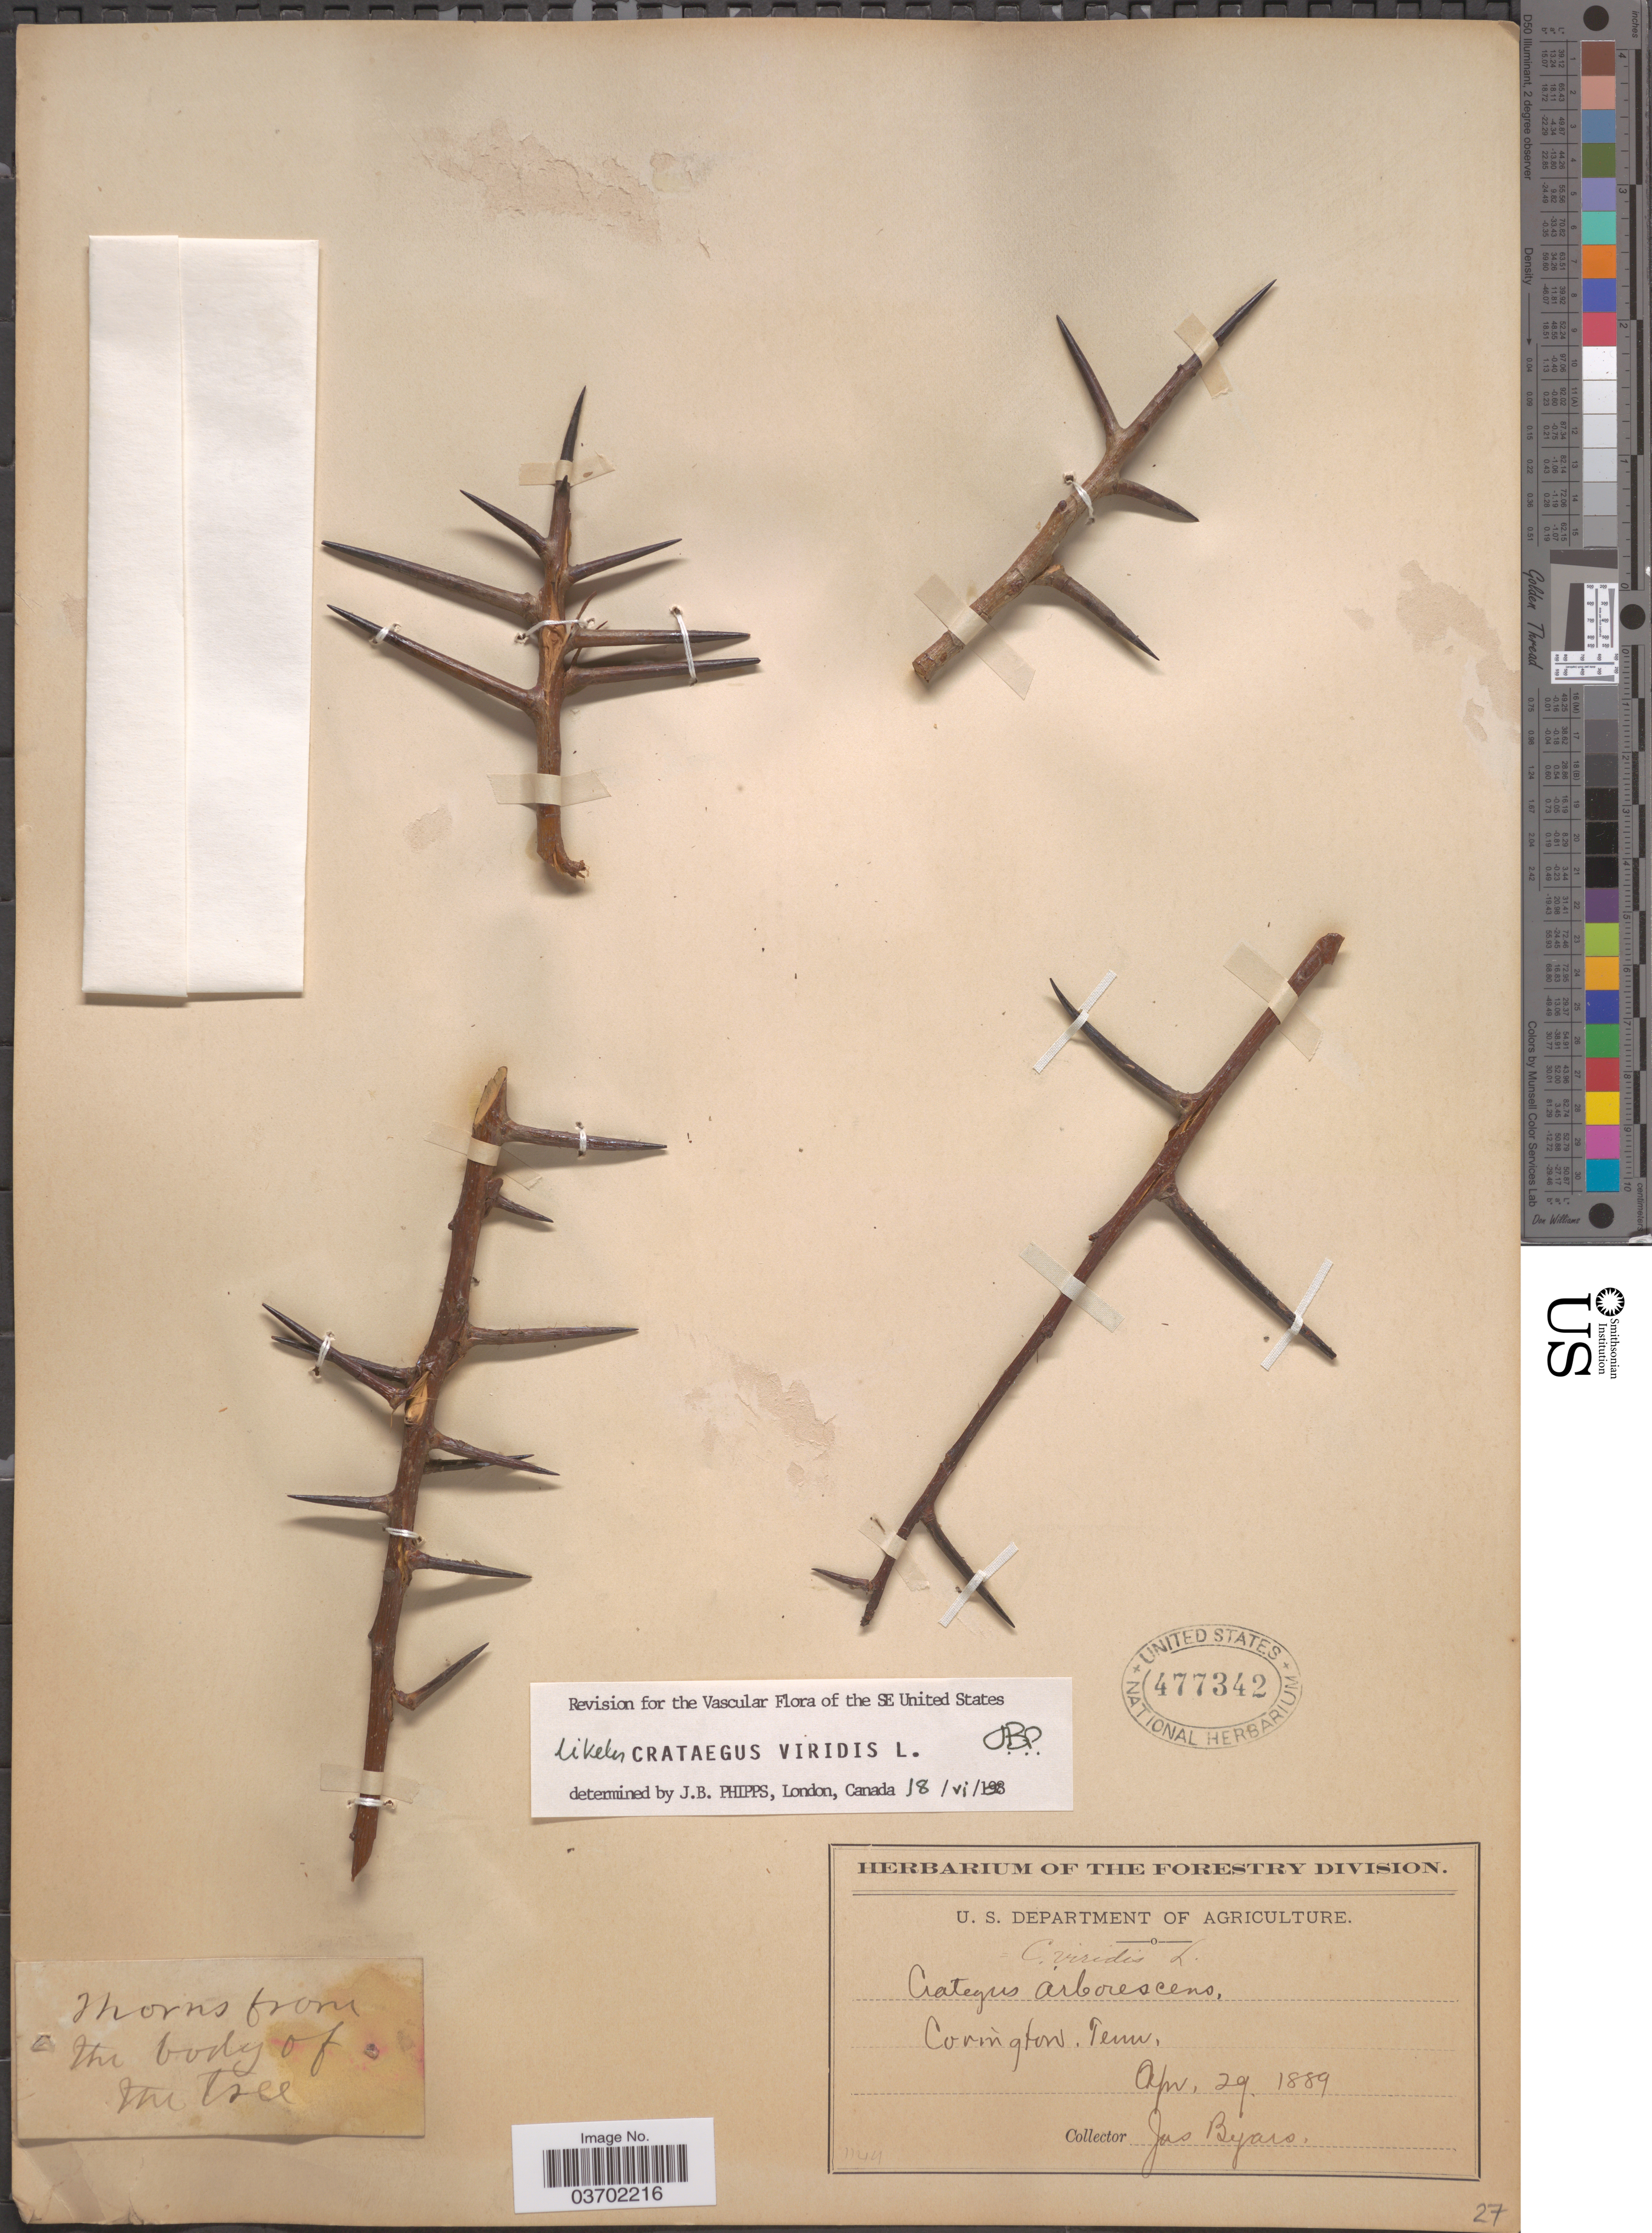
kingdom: Plantae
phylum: Tracheophyta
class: Magnoliopsida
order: Rosales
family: Rosaceae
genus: Crataegus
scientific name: Crataegus viridis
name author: L.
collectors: J. Byars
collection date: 1889-04-29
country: United States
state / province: Tennessee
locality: Covington.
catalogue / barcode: US 477342